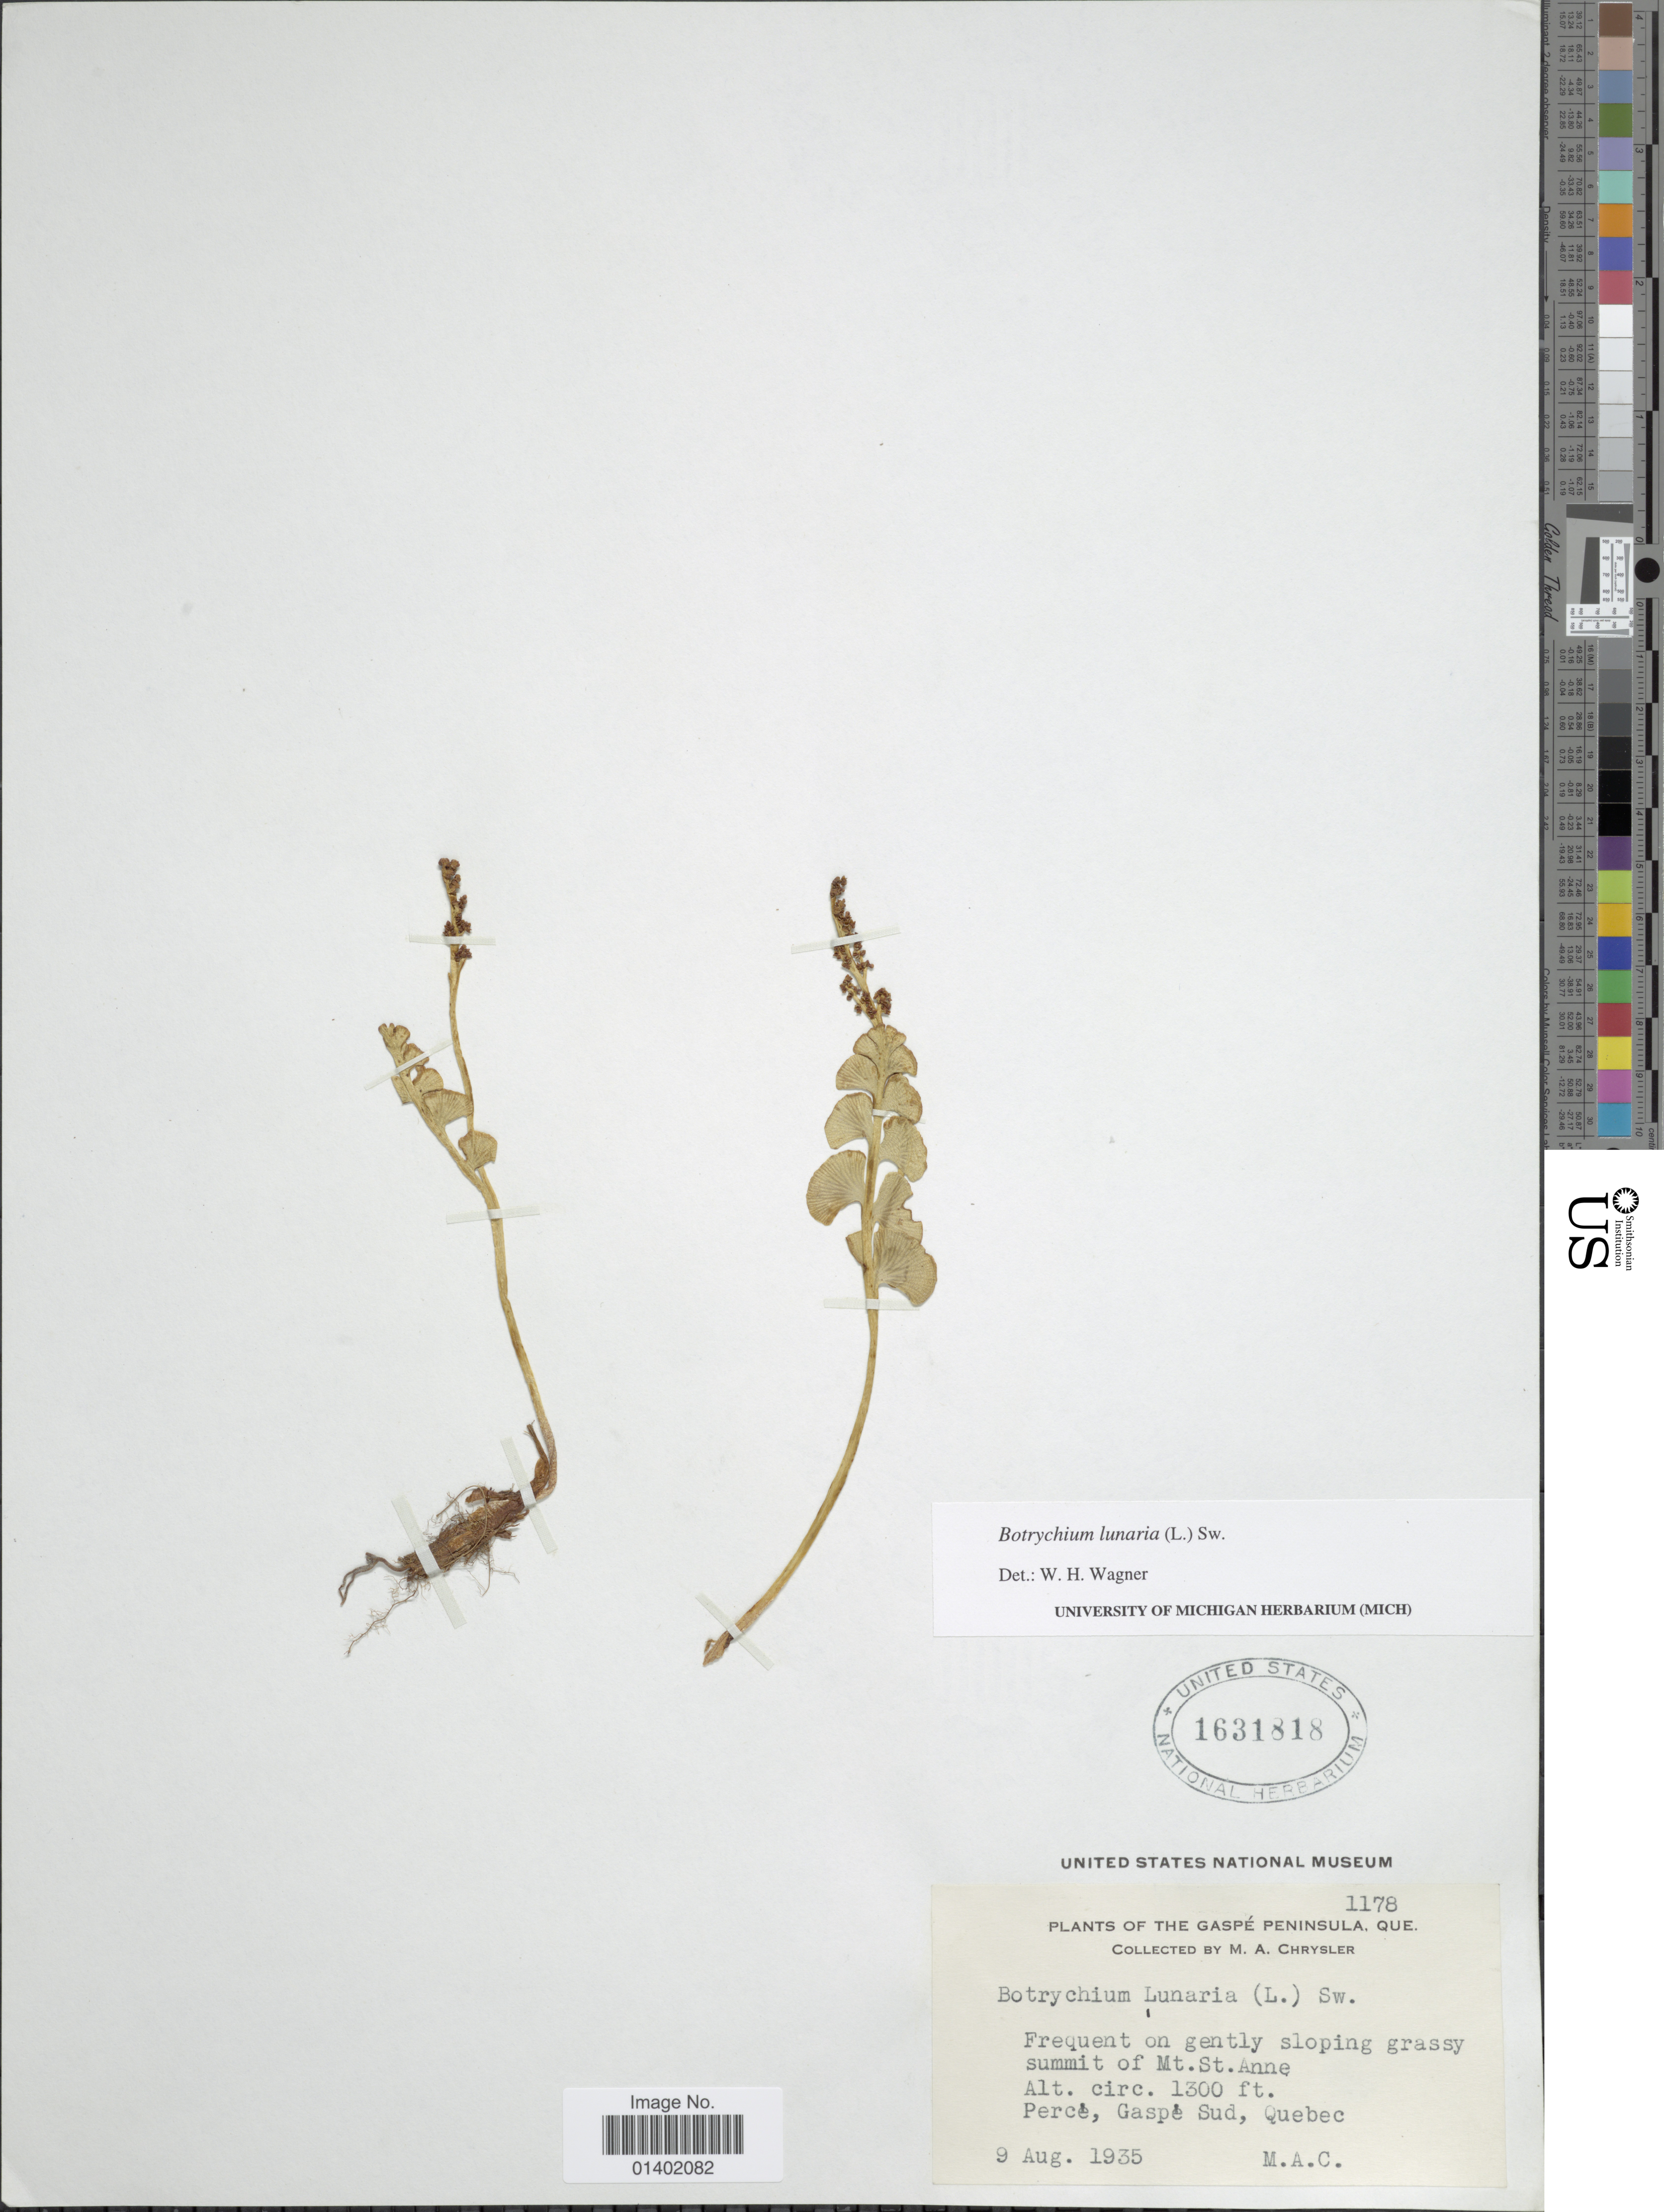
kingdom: Plantae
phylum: Tracheophyta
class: Polypodiopsida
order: Ophioglossales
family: Ophioglossaceae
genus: Botrychium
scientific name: Botrychium lunaria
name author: (L.) Sw.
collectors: M. A. Chrysler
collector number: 1178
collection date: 1935-08-09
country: Canada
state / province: Quebec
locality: Gaspe Peninsula, Que., Perce, Gaspe Sud, Quebec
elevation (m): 396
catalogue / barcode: US 1631818